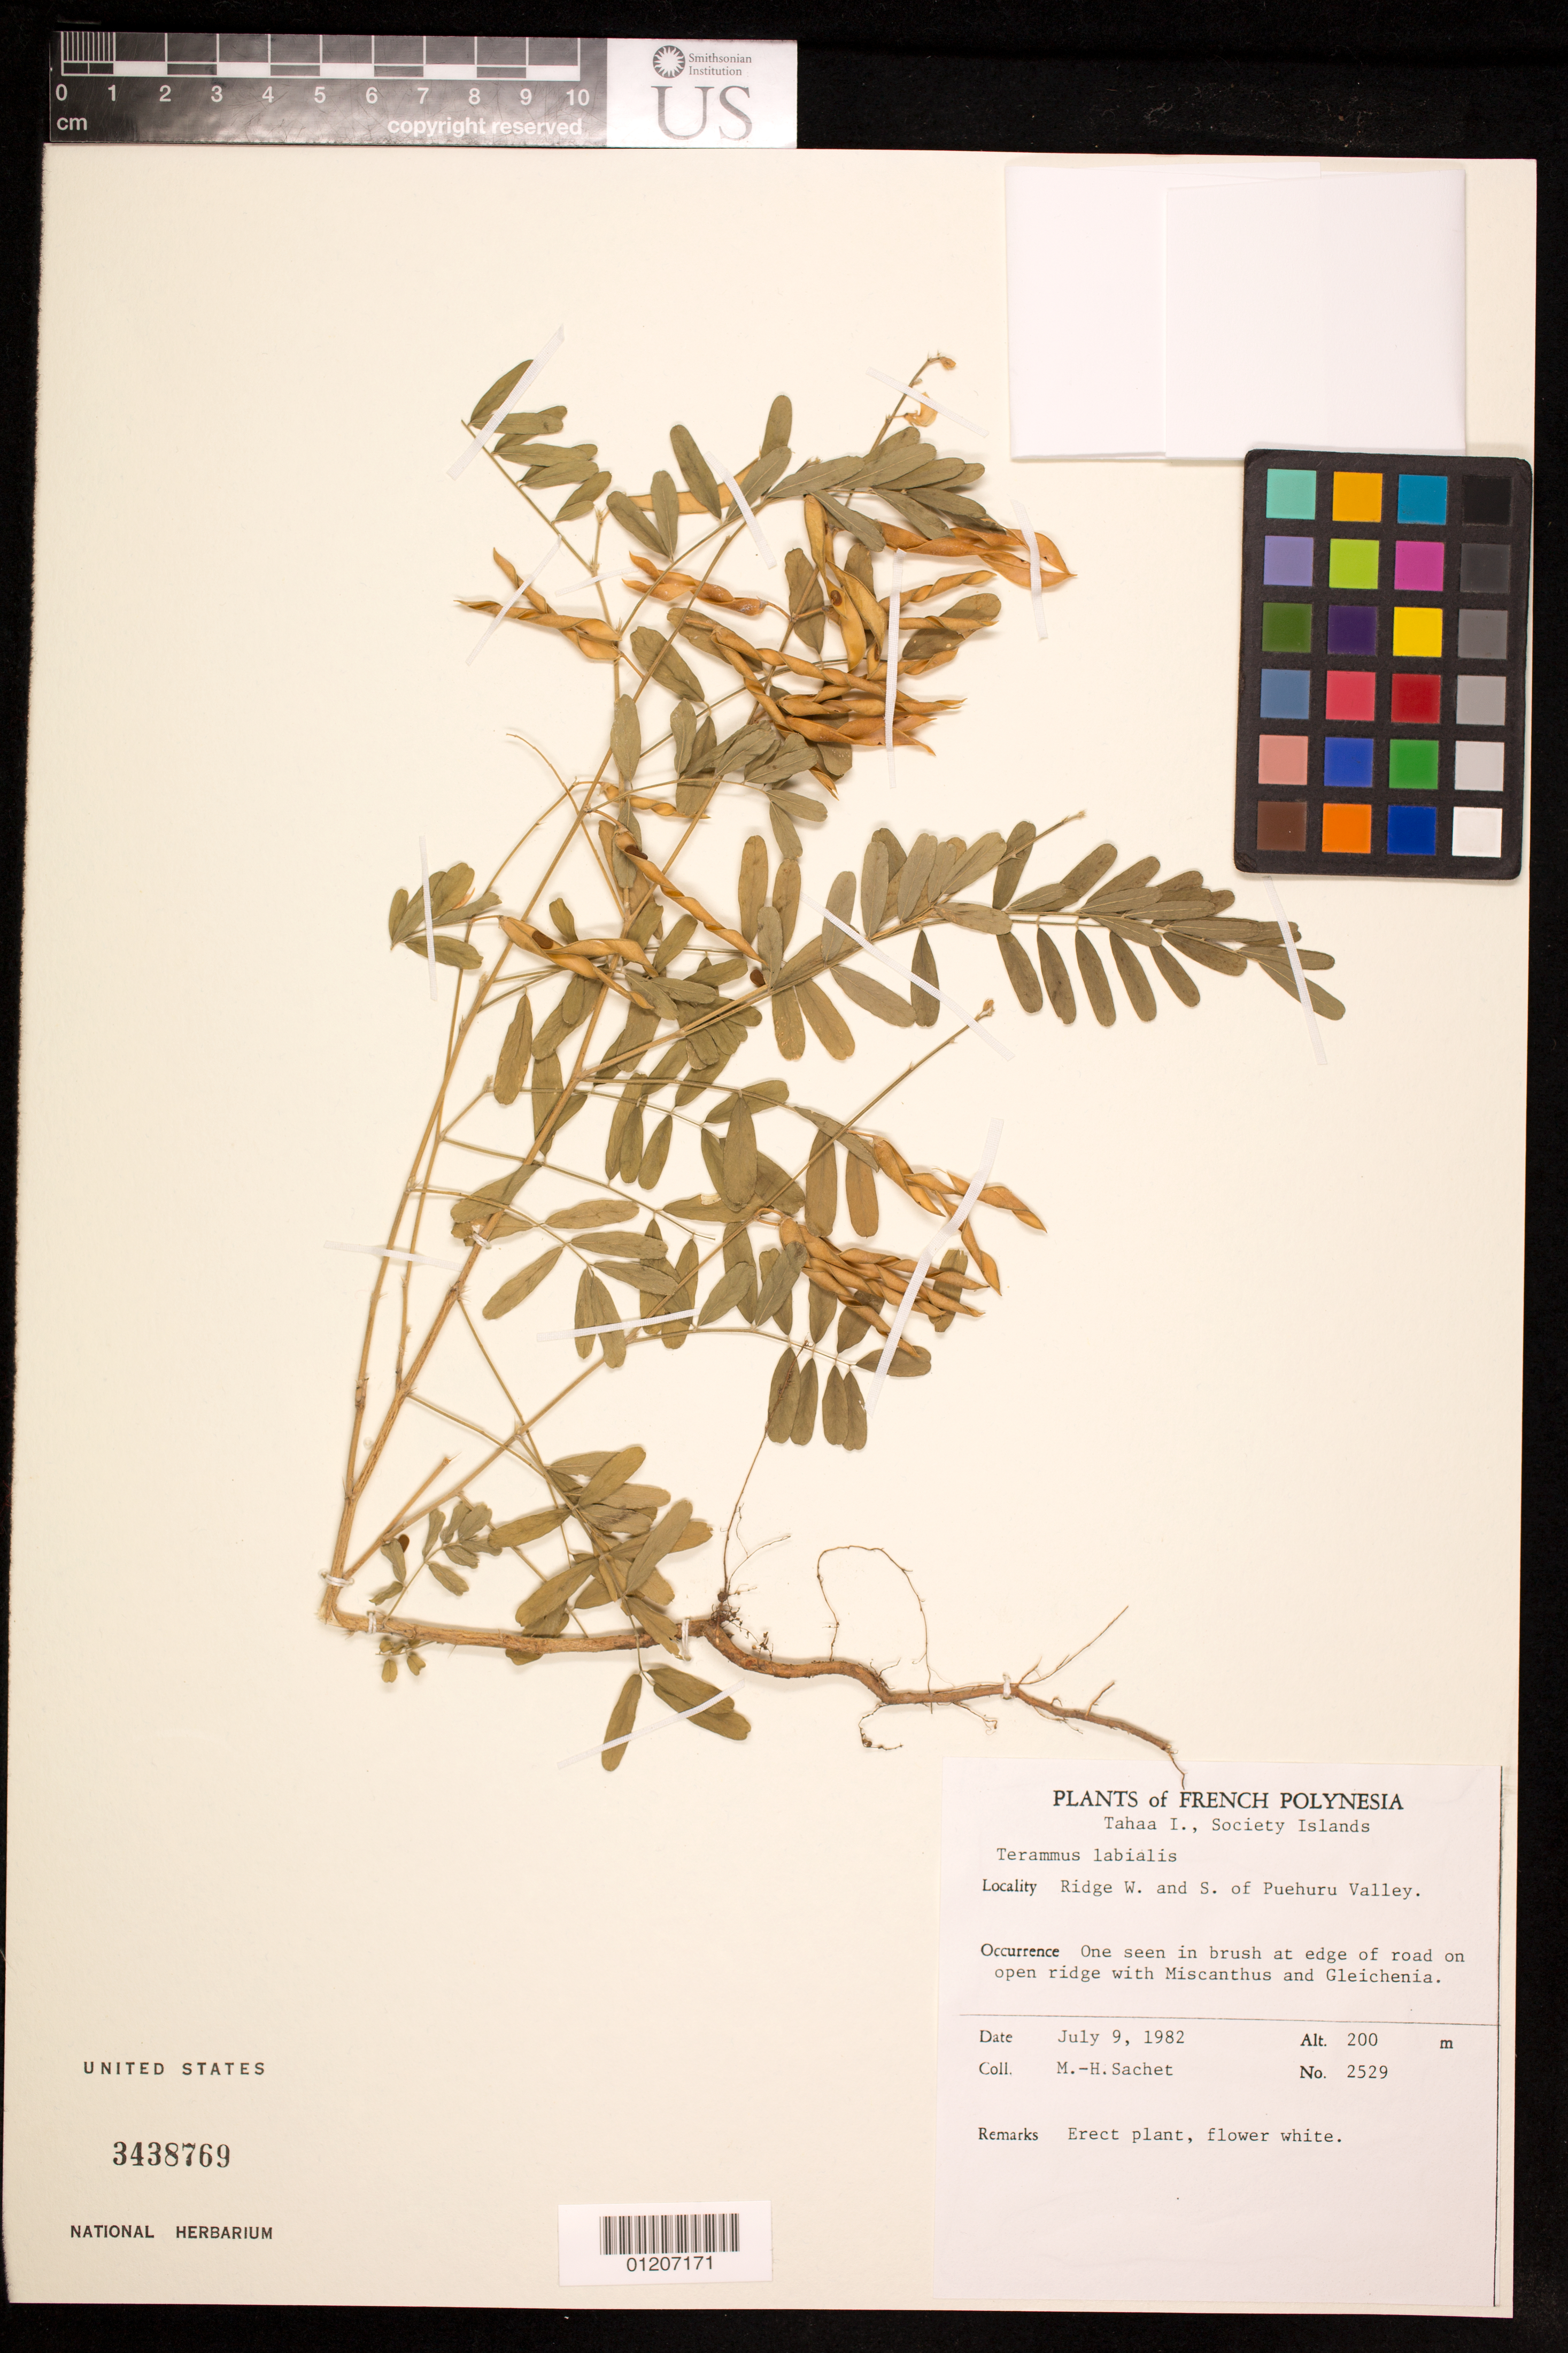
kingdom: Plantae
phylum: Tracheophyta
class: Magnoliopsida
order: Fabales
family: Fabaceae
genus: Teramnus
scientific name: Teramnus labialis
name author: (L. f.) Spreng.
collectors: M.-H. Sachet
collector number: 2529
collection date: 1982-07-09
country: French Polynesia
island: Tahaa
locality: Ridge W. and S. of Puehuru Valley.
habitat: In brush on open ridge.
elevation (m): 200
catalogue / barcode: US 3438769